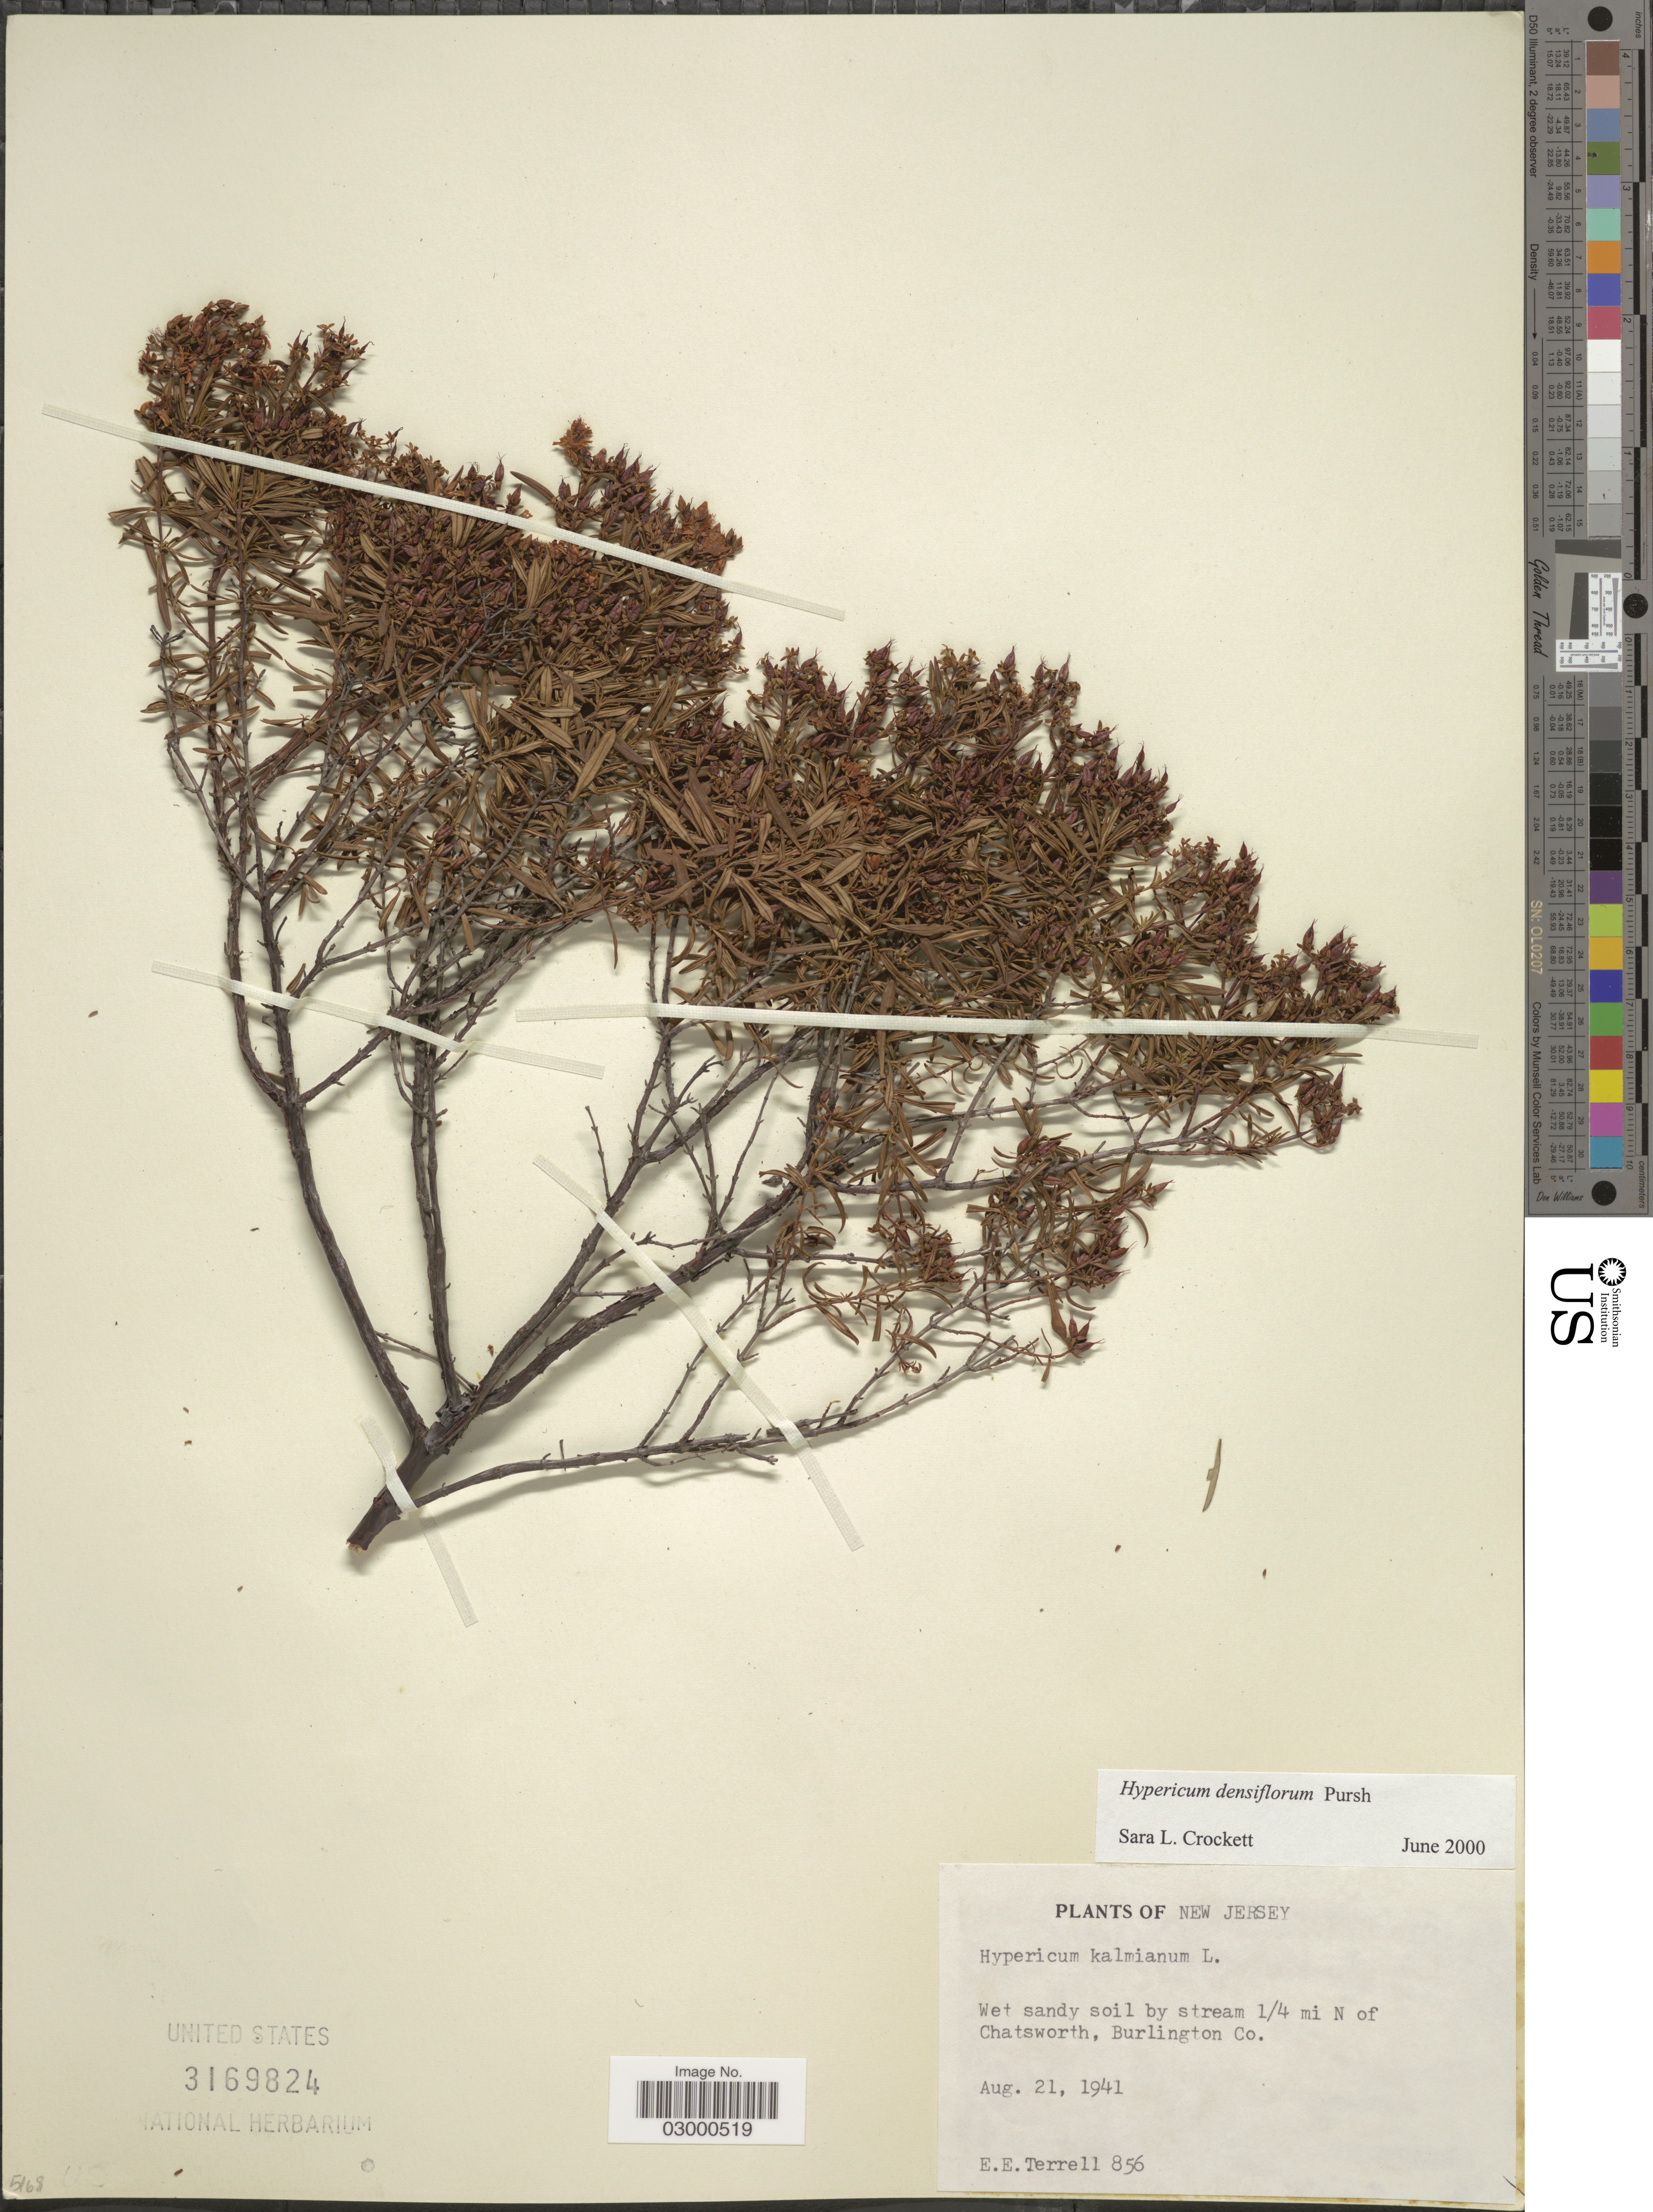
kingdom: Plantae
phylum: Tracheophyta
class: Magnoliopsida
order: Malpighiales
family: Hypericaceae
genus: Hypericum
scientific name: Hypericum densiflorum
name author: Pursh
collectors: E. E. Terrell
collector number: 856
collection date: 1941-08-21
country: United States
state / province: New Jersey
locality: Wet sandy soil by stream 1/4 mi N of Chatsworth, Burlington Co.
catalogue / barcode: US 3169824